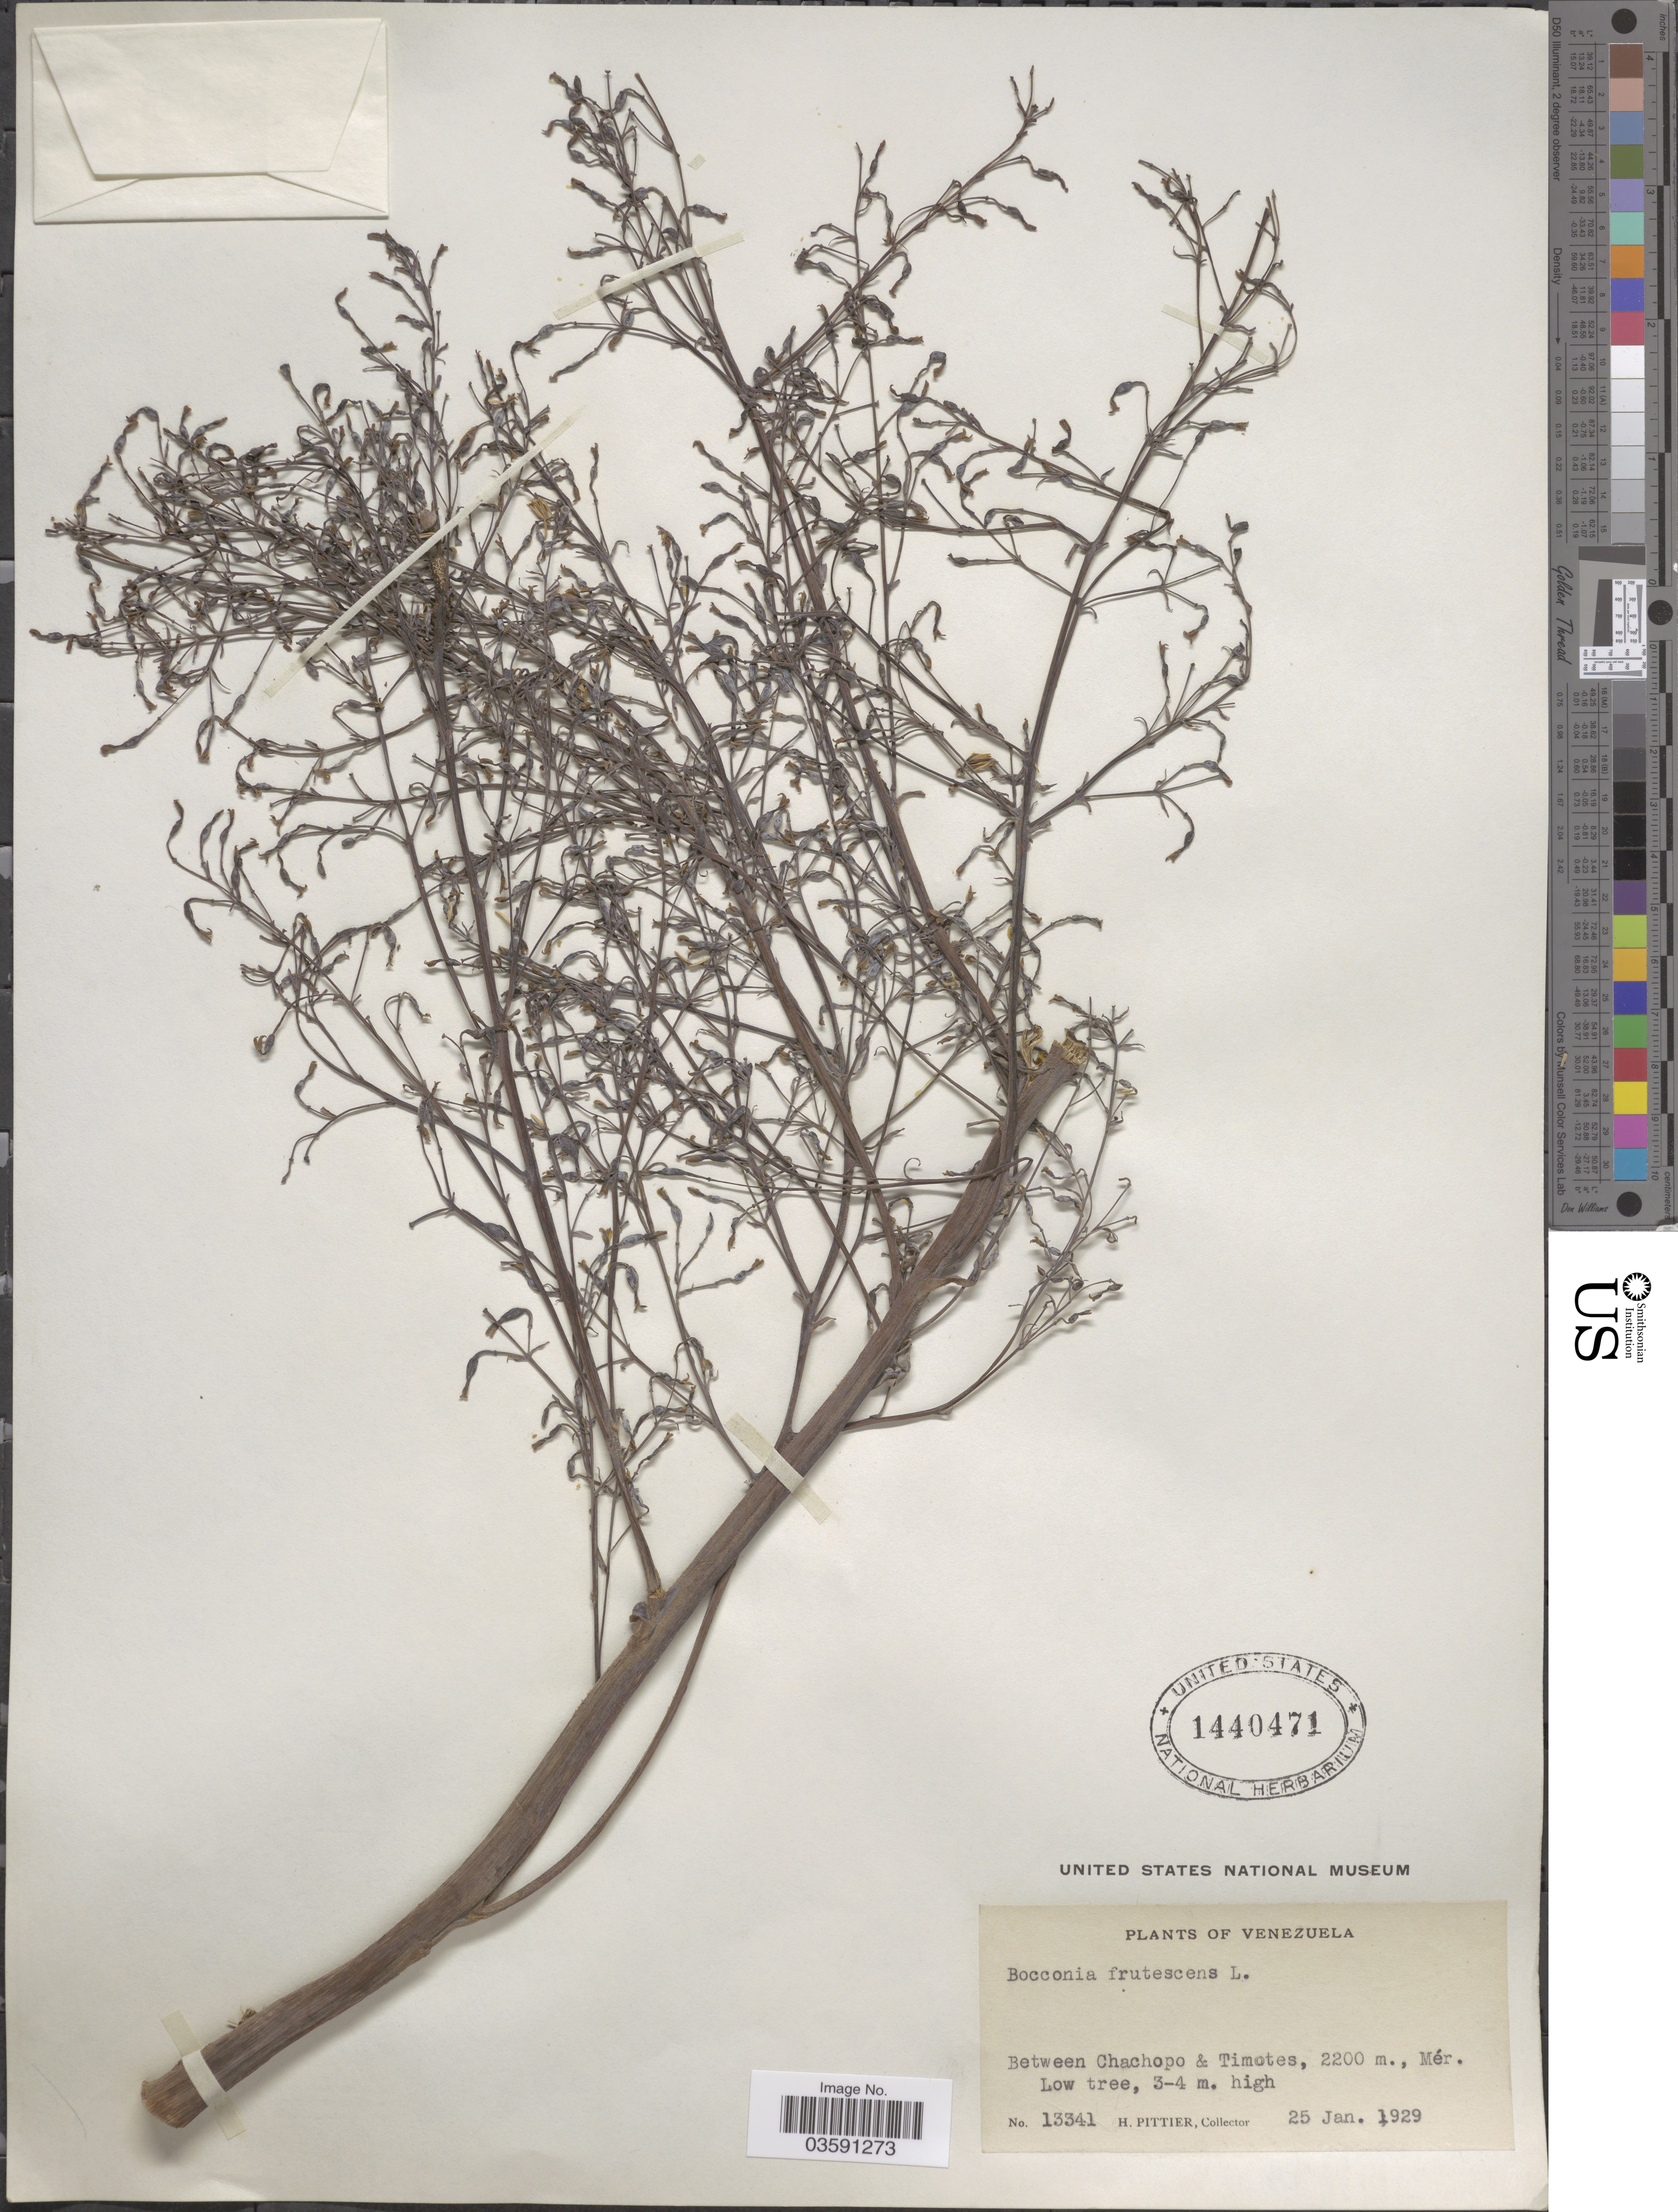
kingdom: Plantae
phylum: Tracheophyta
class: Magnoliopsida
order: Ranunculales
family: Papaveraceae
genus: Bocconia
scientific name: Bocconia integrifolia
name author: Bonpl.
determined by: Strong, Mark T., (BOT), Smithsonian Institution - National Museum of Natural History (UNITED STATES)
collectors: H. F. Pittier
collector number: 13341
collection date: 1929-01-25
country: Venezuela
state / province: Mérida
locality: Between Chachopo & Timotes.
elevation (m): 2200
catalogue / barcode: US 1440471